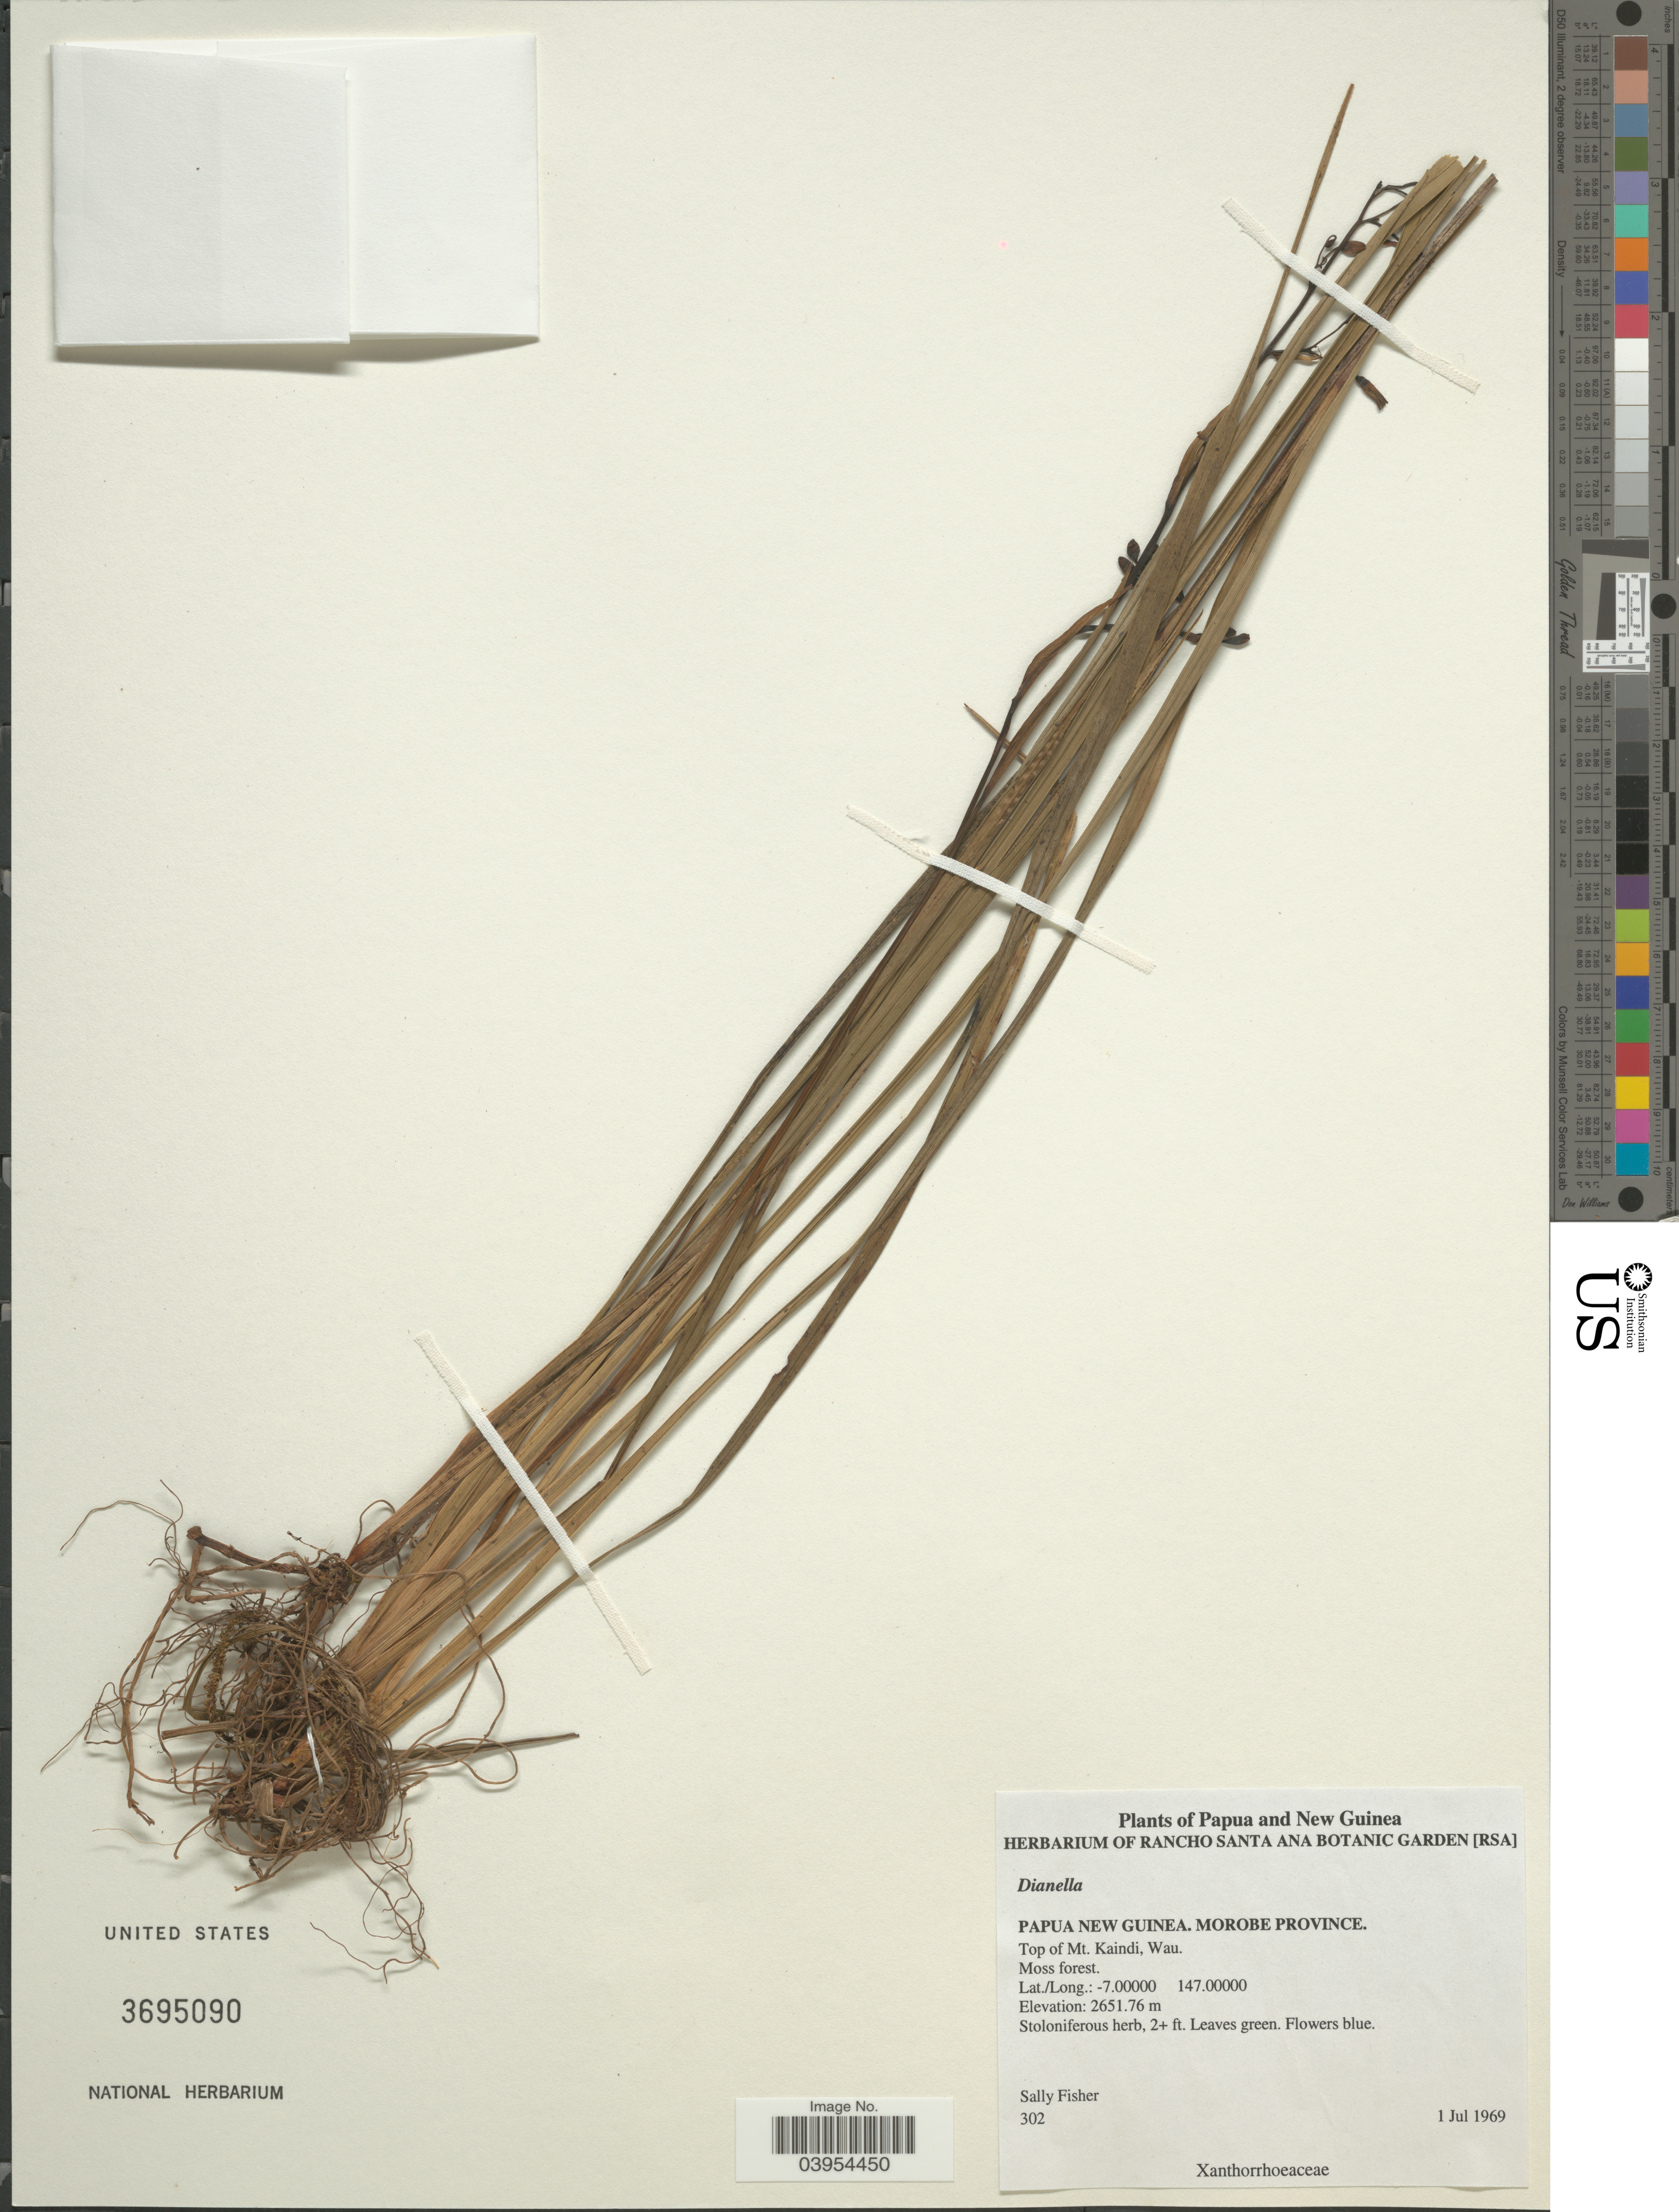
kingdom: Plantae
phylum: Tracheophyta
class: Liliopsida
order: Asparagales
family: Asphodelaceae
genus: Dianella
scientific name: Dianella sp.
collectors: S. Fisher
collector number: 302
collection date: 1969-07-01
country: Papua New Guinea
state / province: Morobe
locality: Papua and New Guinea. Top of Mt. Kaindi, Wau.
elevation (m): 2651.76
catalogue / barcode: US 3695090